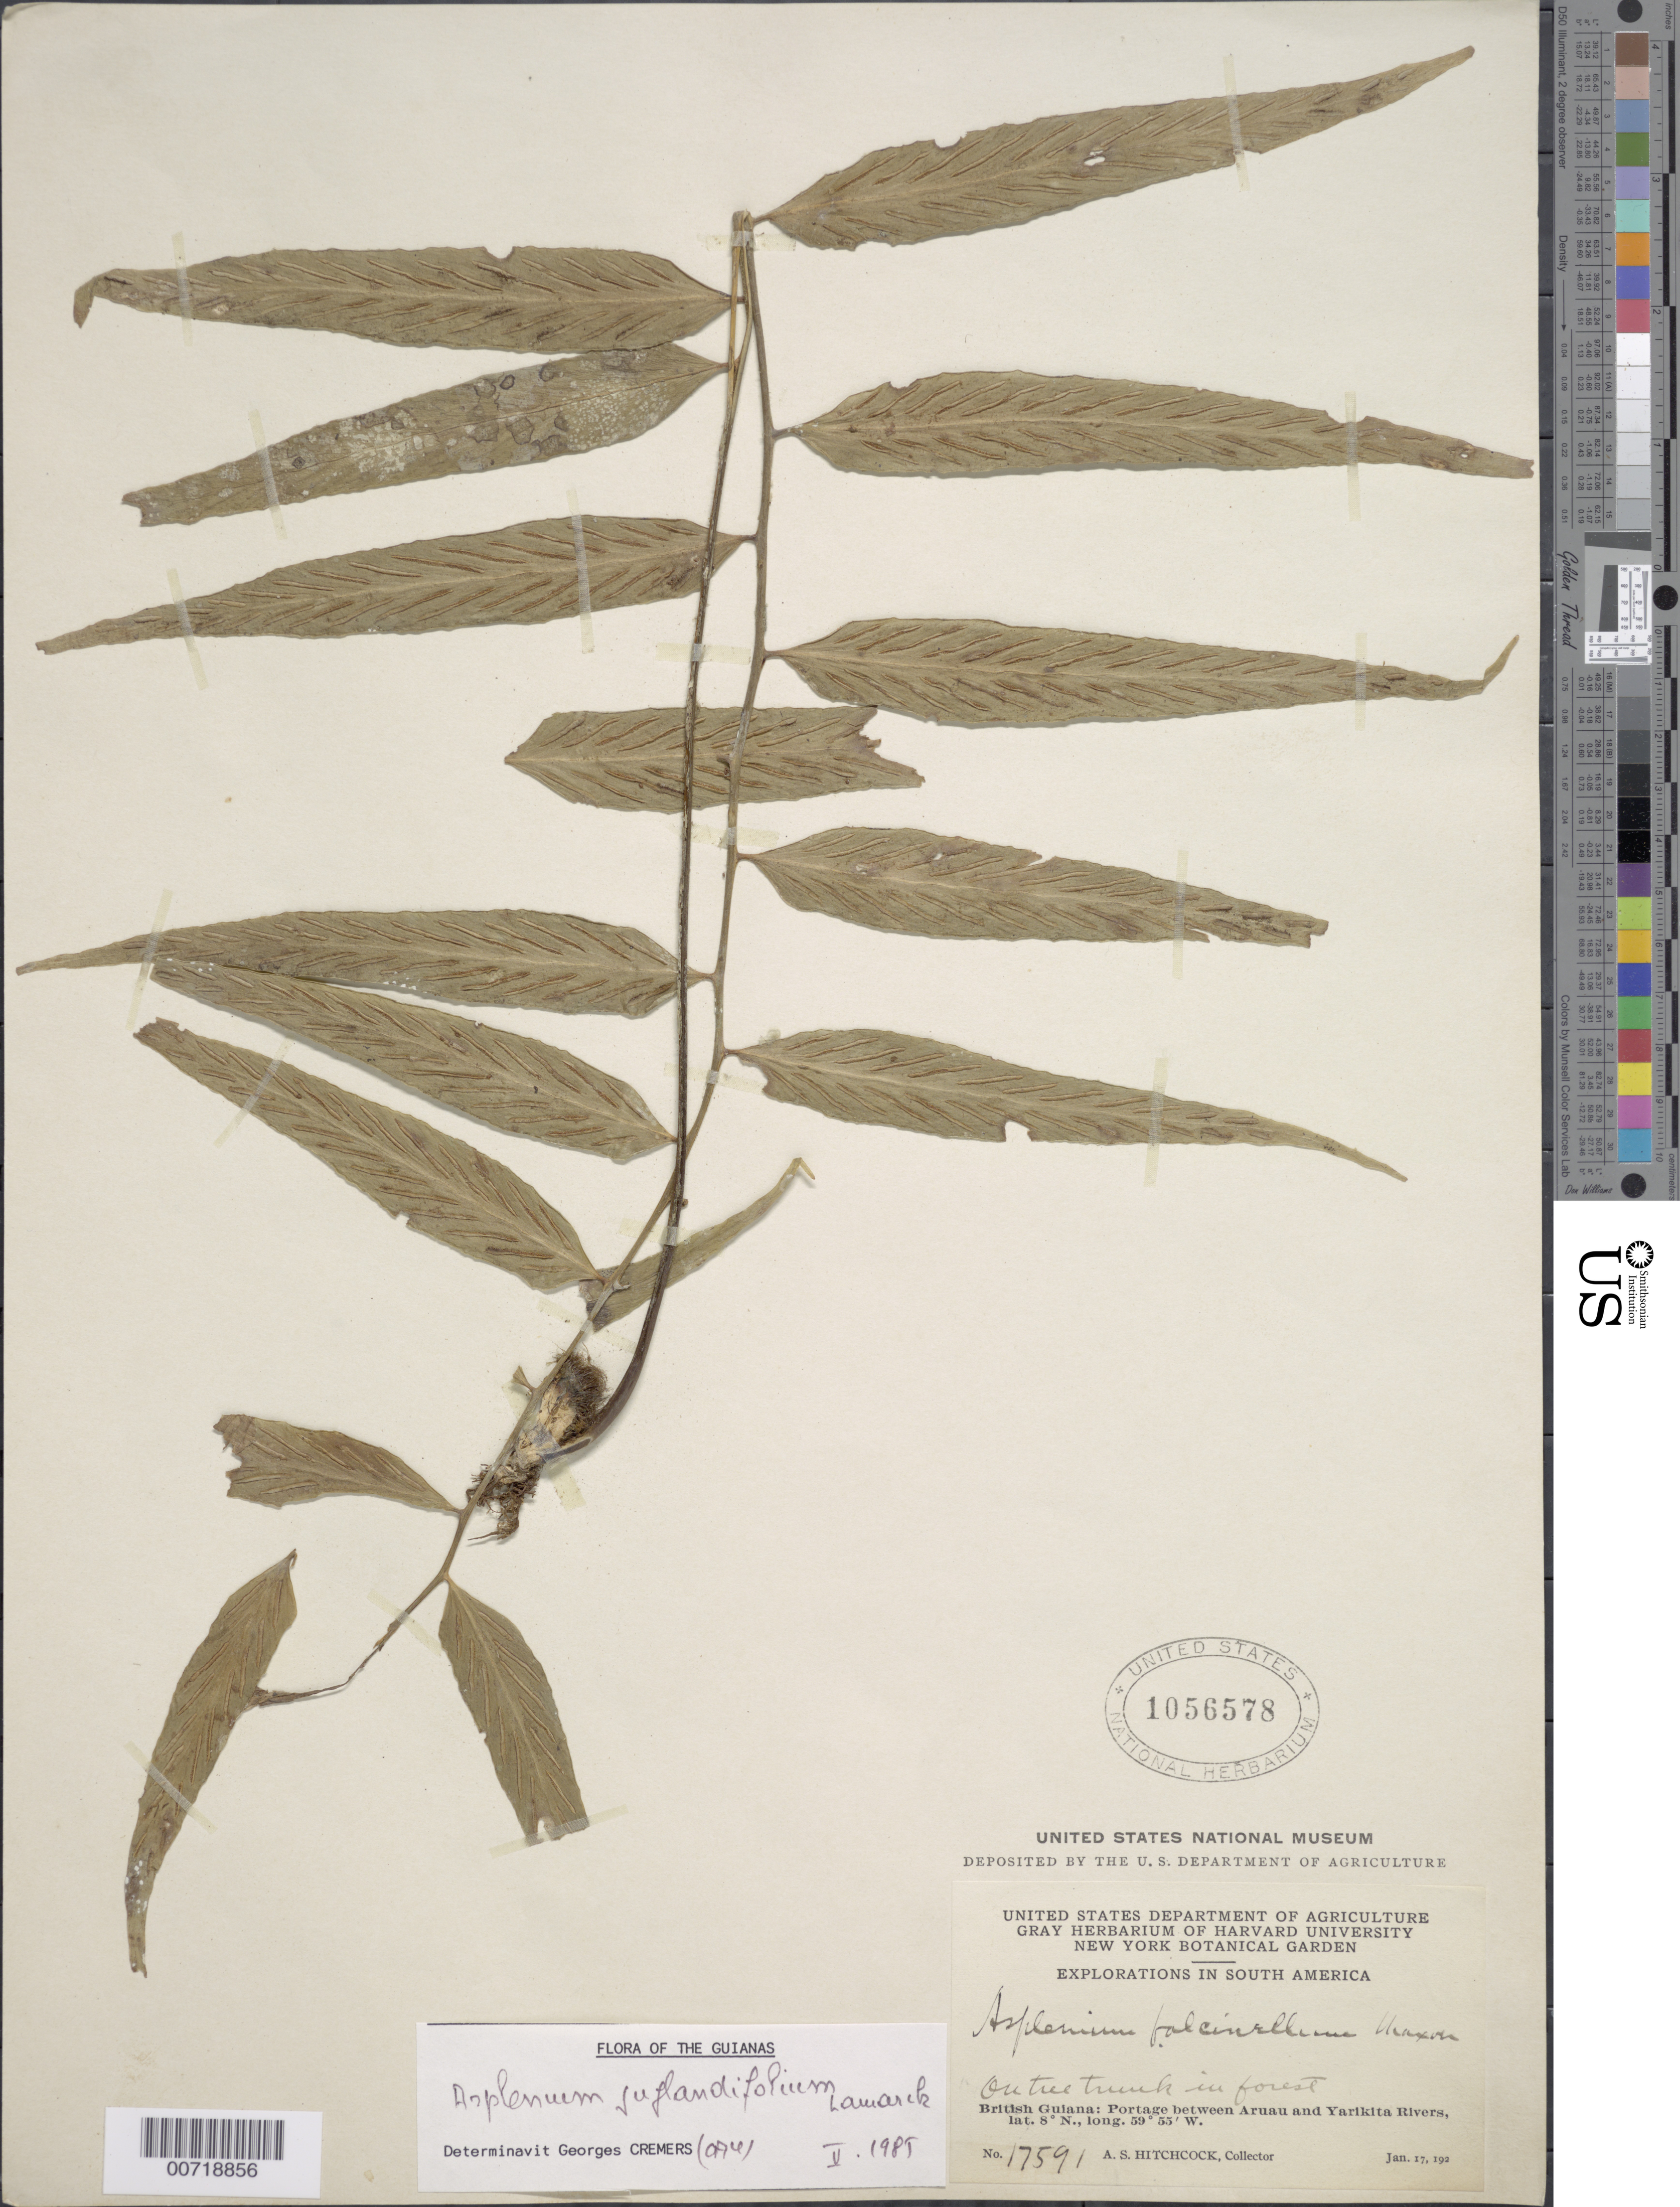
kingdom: Plantae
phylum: Tracheophyta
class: Polypodiopsida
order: Polypodiales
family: Aspleniaceae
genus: Asplenium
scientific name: Asplenium juglandifolium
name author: Lam.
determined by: Cremers, Georges A.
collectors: A. S. Hitchcock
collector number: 17591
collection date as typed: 17-Jan-20 to 18-Jan-20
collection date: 1920-01-17/1920-01-18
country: Guyana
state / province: Barima-Waini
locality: Yarikita and Amakura Rivers, near the junction of; Portage between Aruau and Yarikita Rivers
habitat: On tree trunk in forest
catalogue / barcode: US 1056578